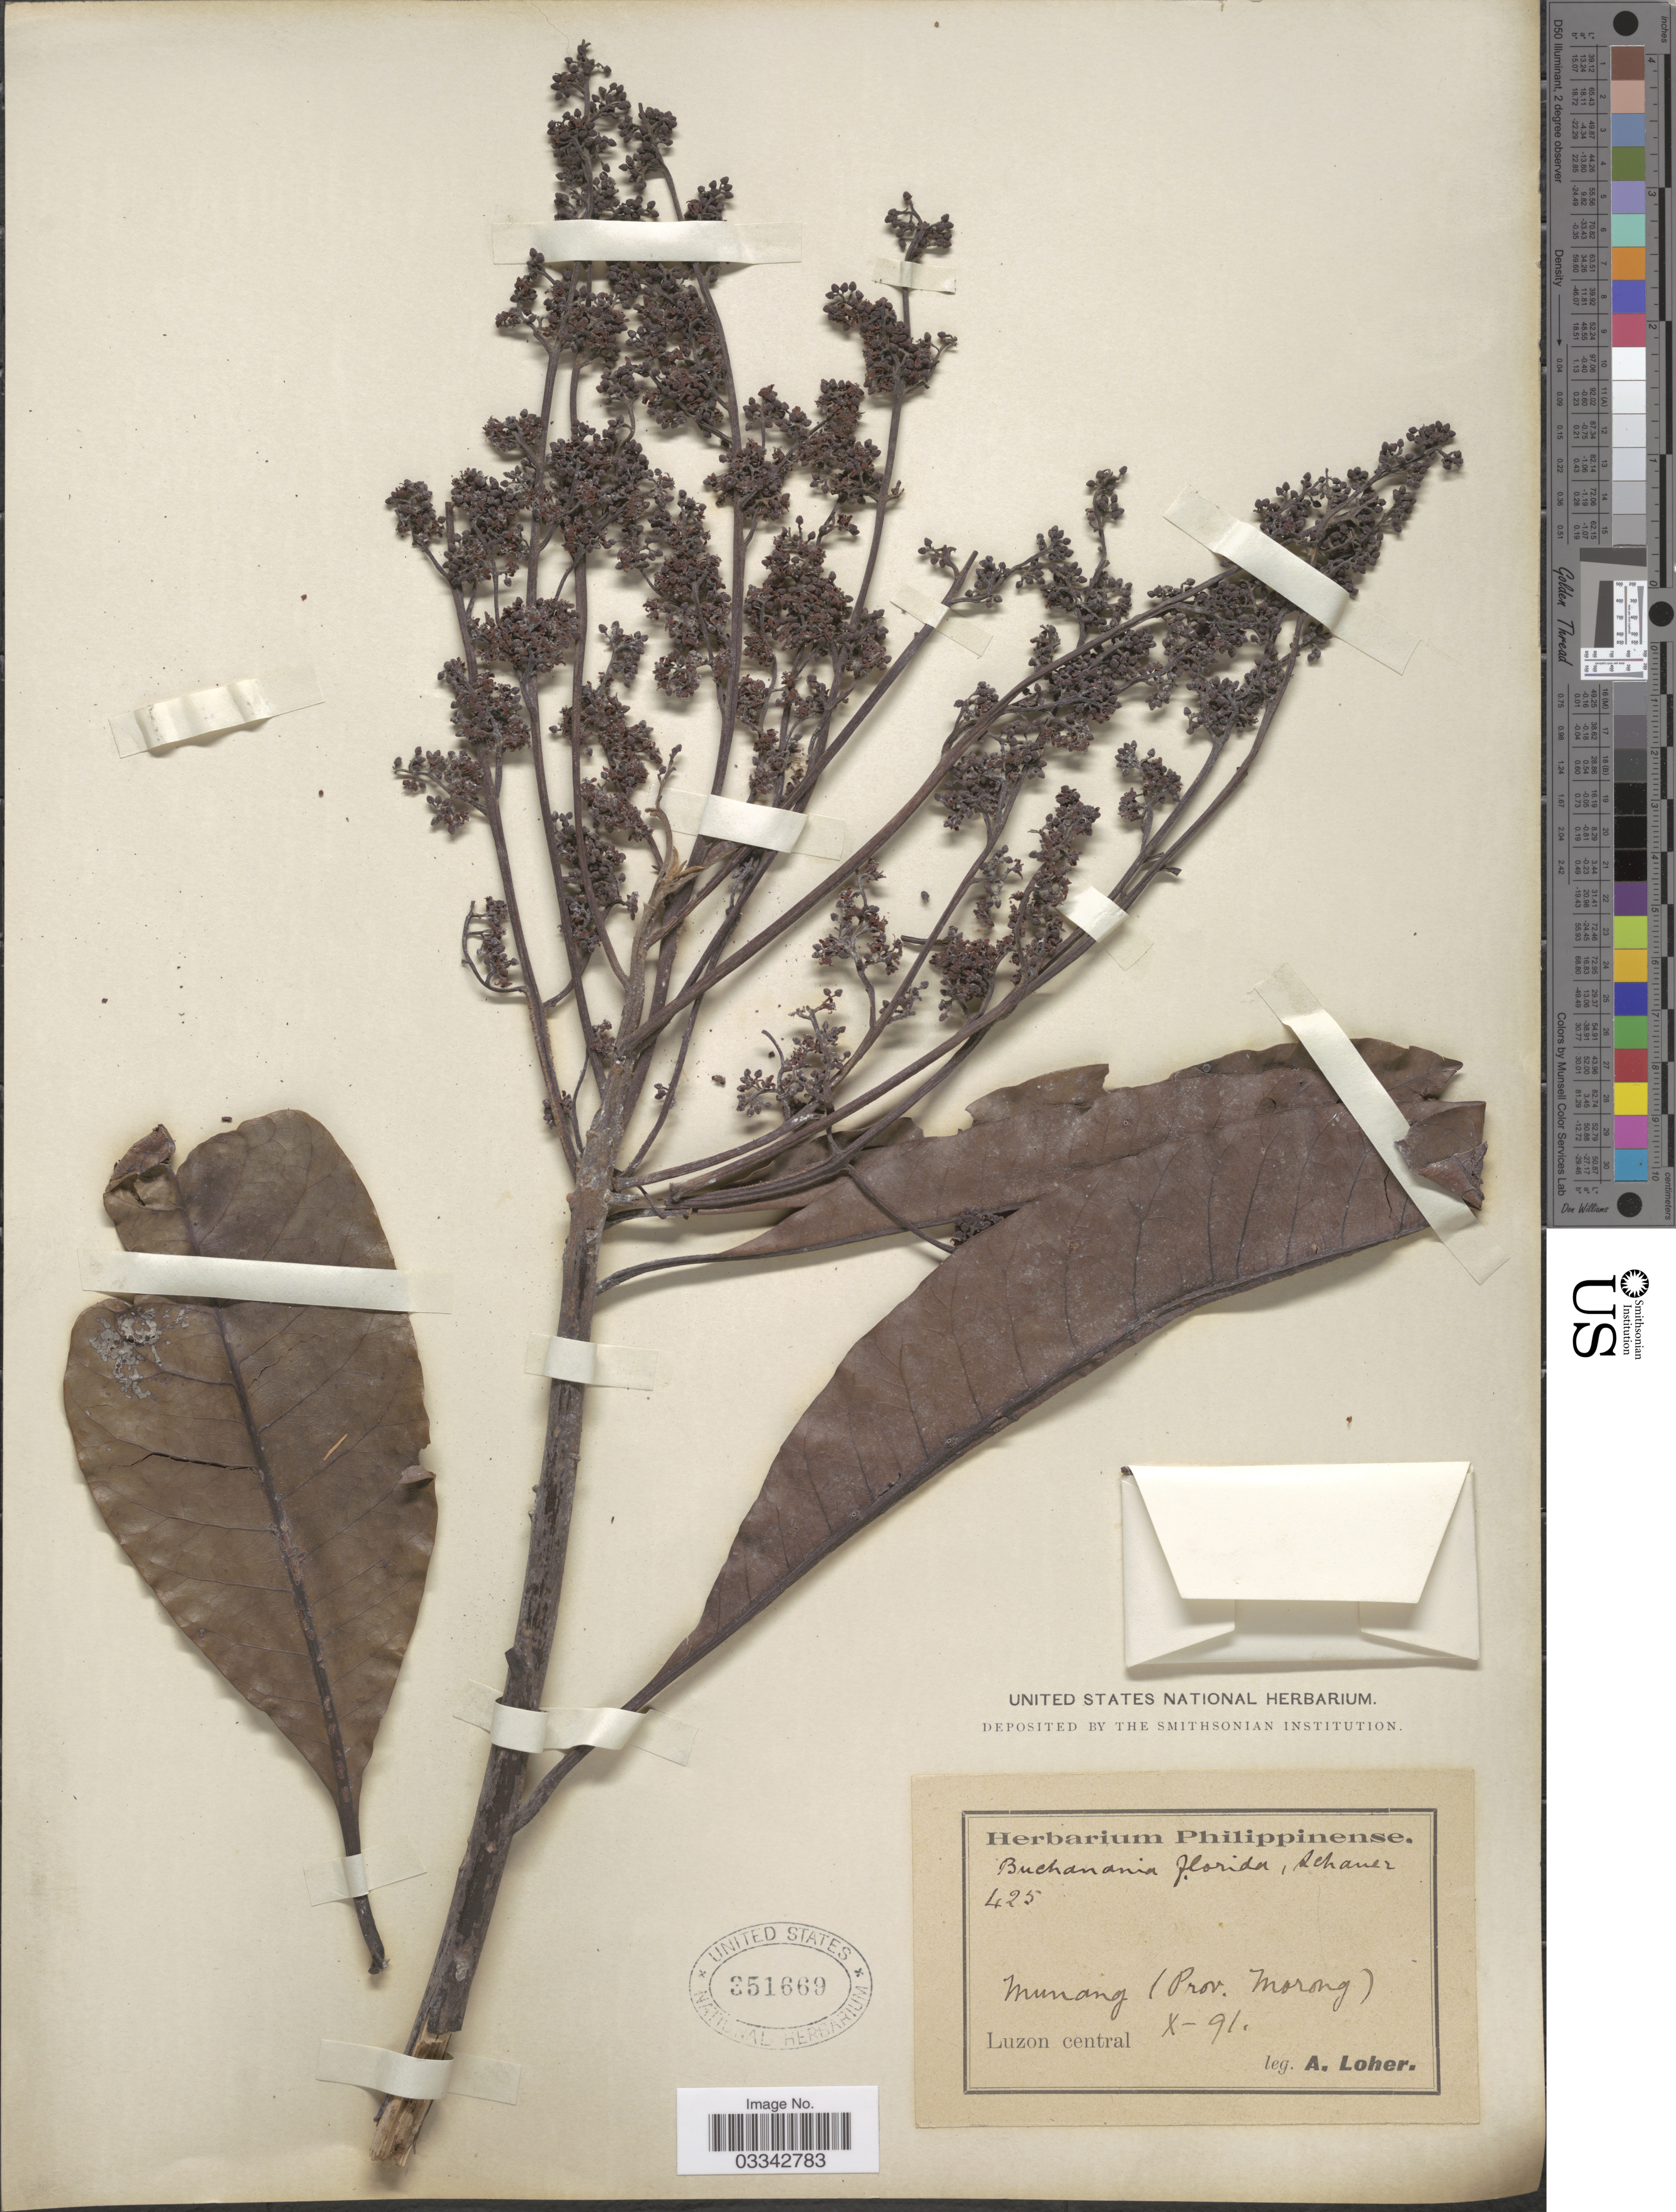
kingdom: Plantae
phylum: Tracheophyta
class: Magnoliopsida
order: Sapindales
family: Anacardiaceae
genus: Buchanania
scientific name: Buchanania arborescens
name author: (Blume) Blume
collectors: A. Loher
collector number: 425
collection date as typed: Transcribed d/m/y: /10/91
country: Philippines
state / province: Central Luzon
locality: Munang (Prov. Morong).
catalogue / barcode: US 351669